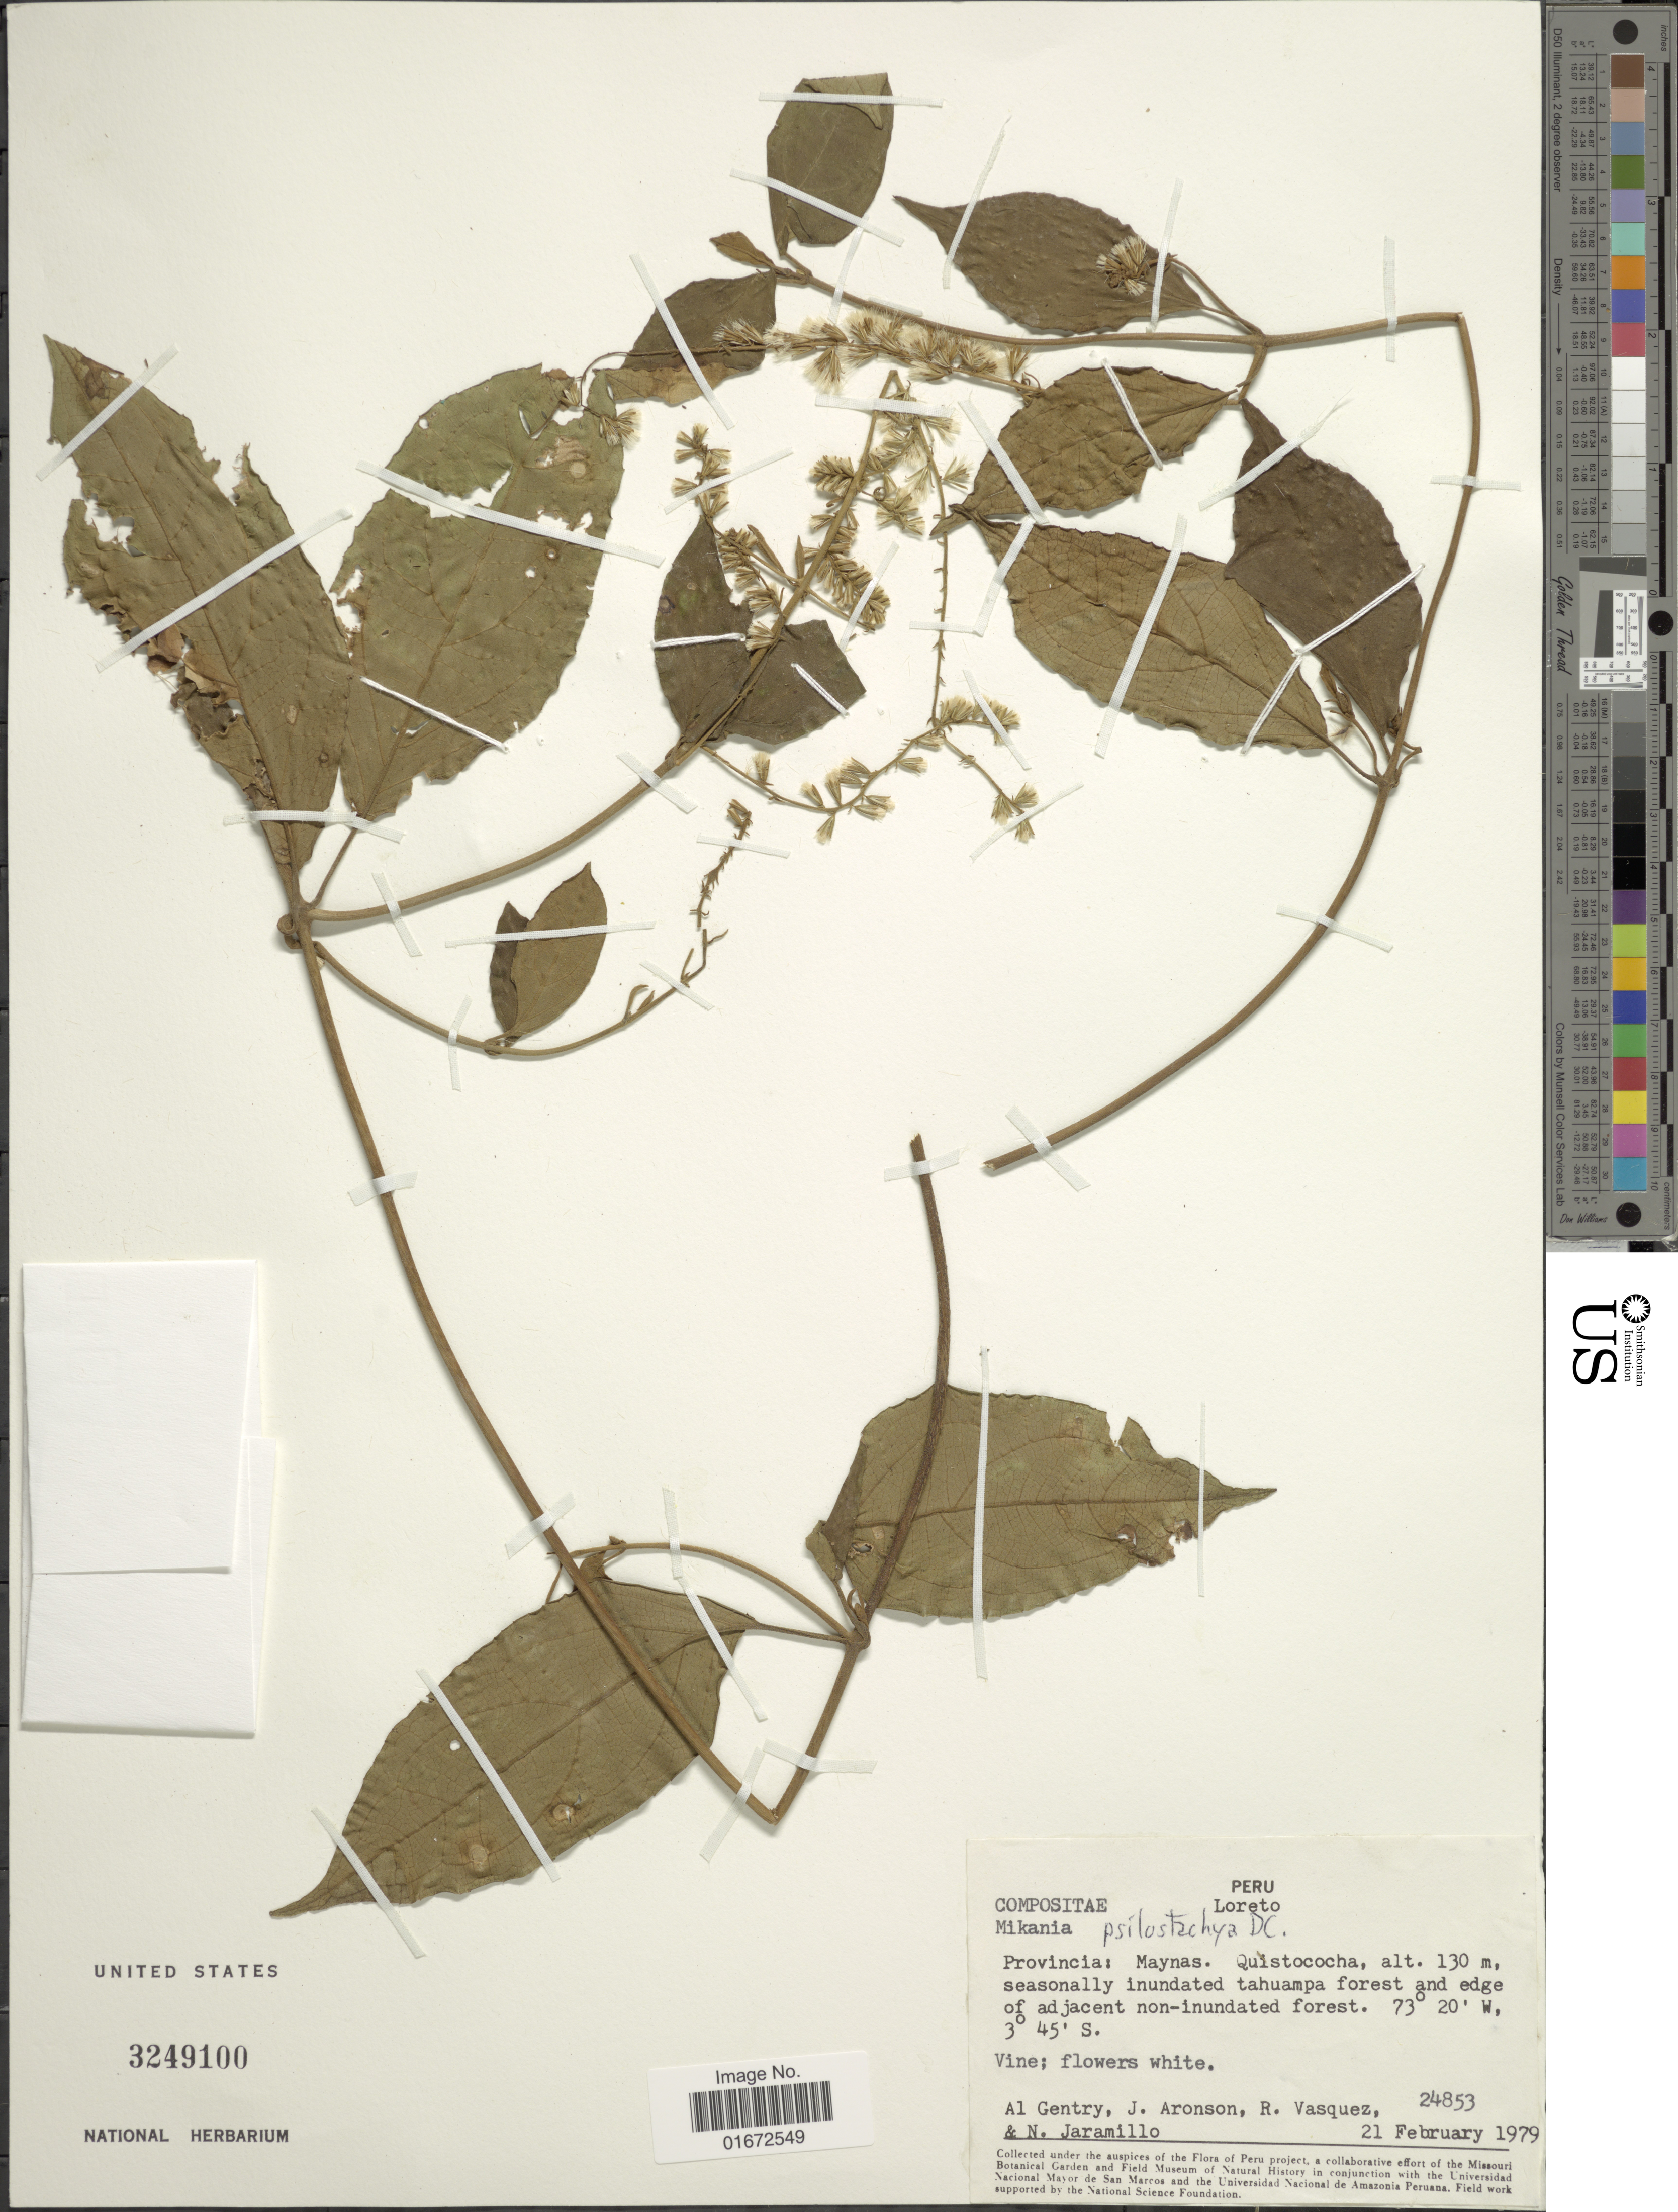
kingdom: Plantae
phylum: Tracheophyta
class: Magnoliopsida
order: Asterales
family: Asteraceae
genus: Mikania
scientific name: Mikania psilostachya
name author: DC.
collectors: A. H. Gentry, J. Aronson, R. Vasquez & N. Jaramillo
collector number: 24853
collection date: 1979-02-21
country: Peru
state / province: Loreto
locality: Provincia: Maynas. Quistococha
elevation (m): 130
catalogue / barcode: US 3249100